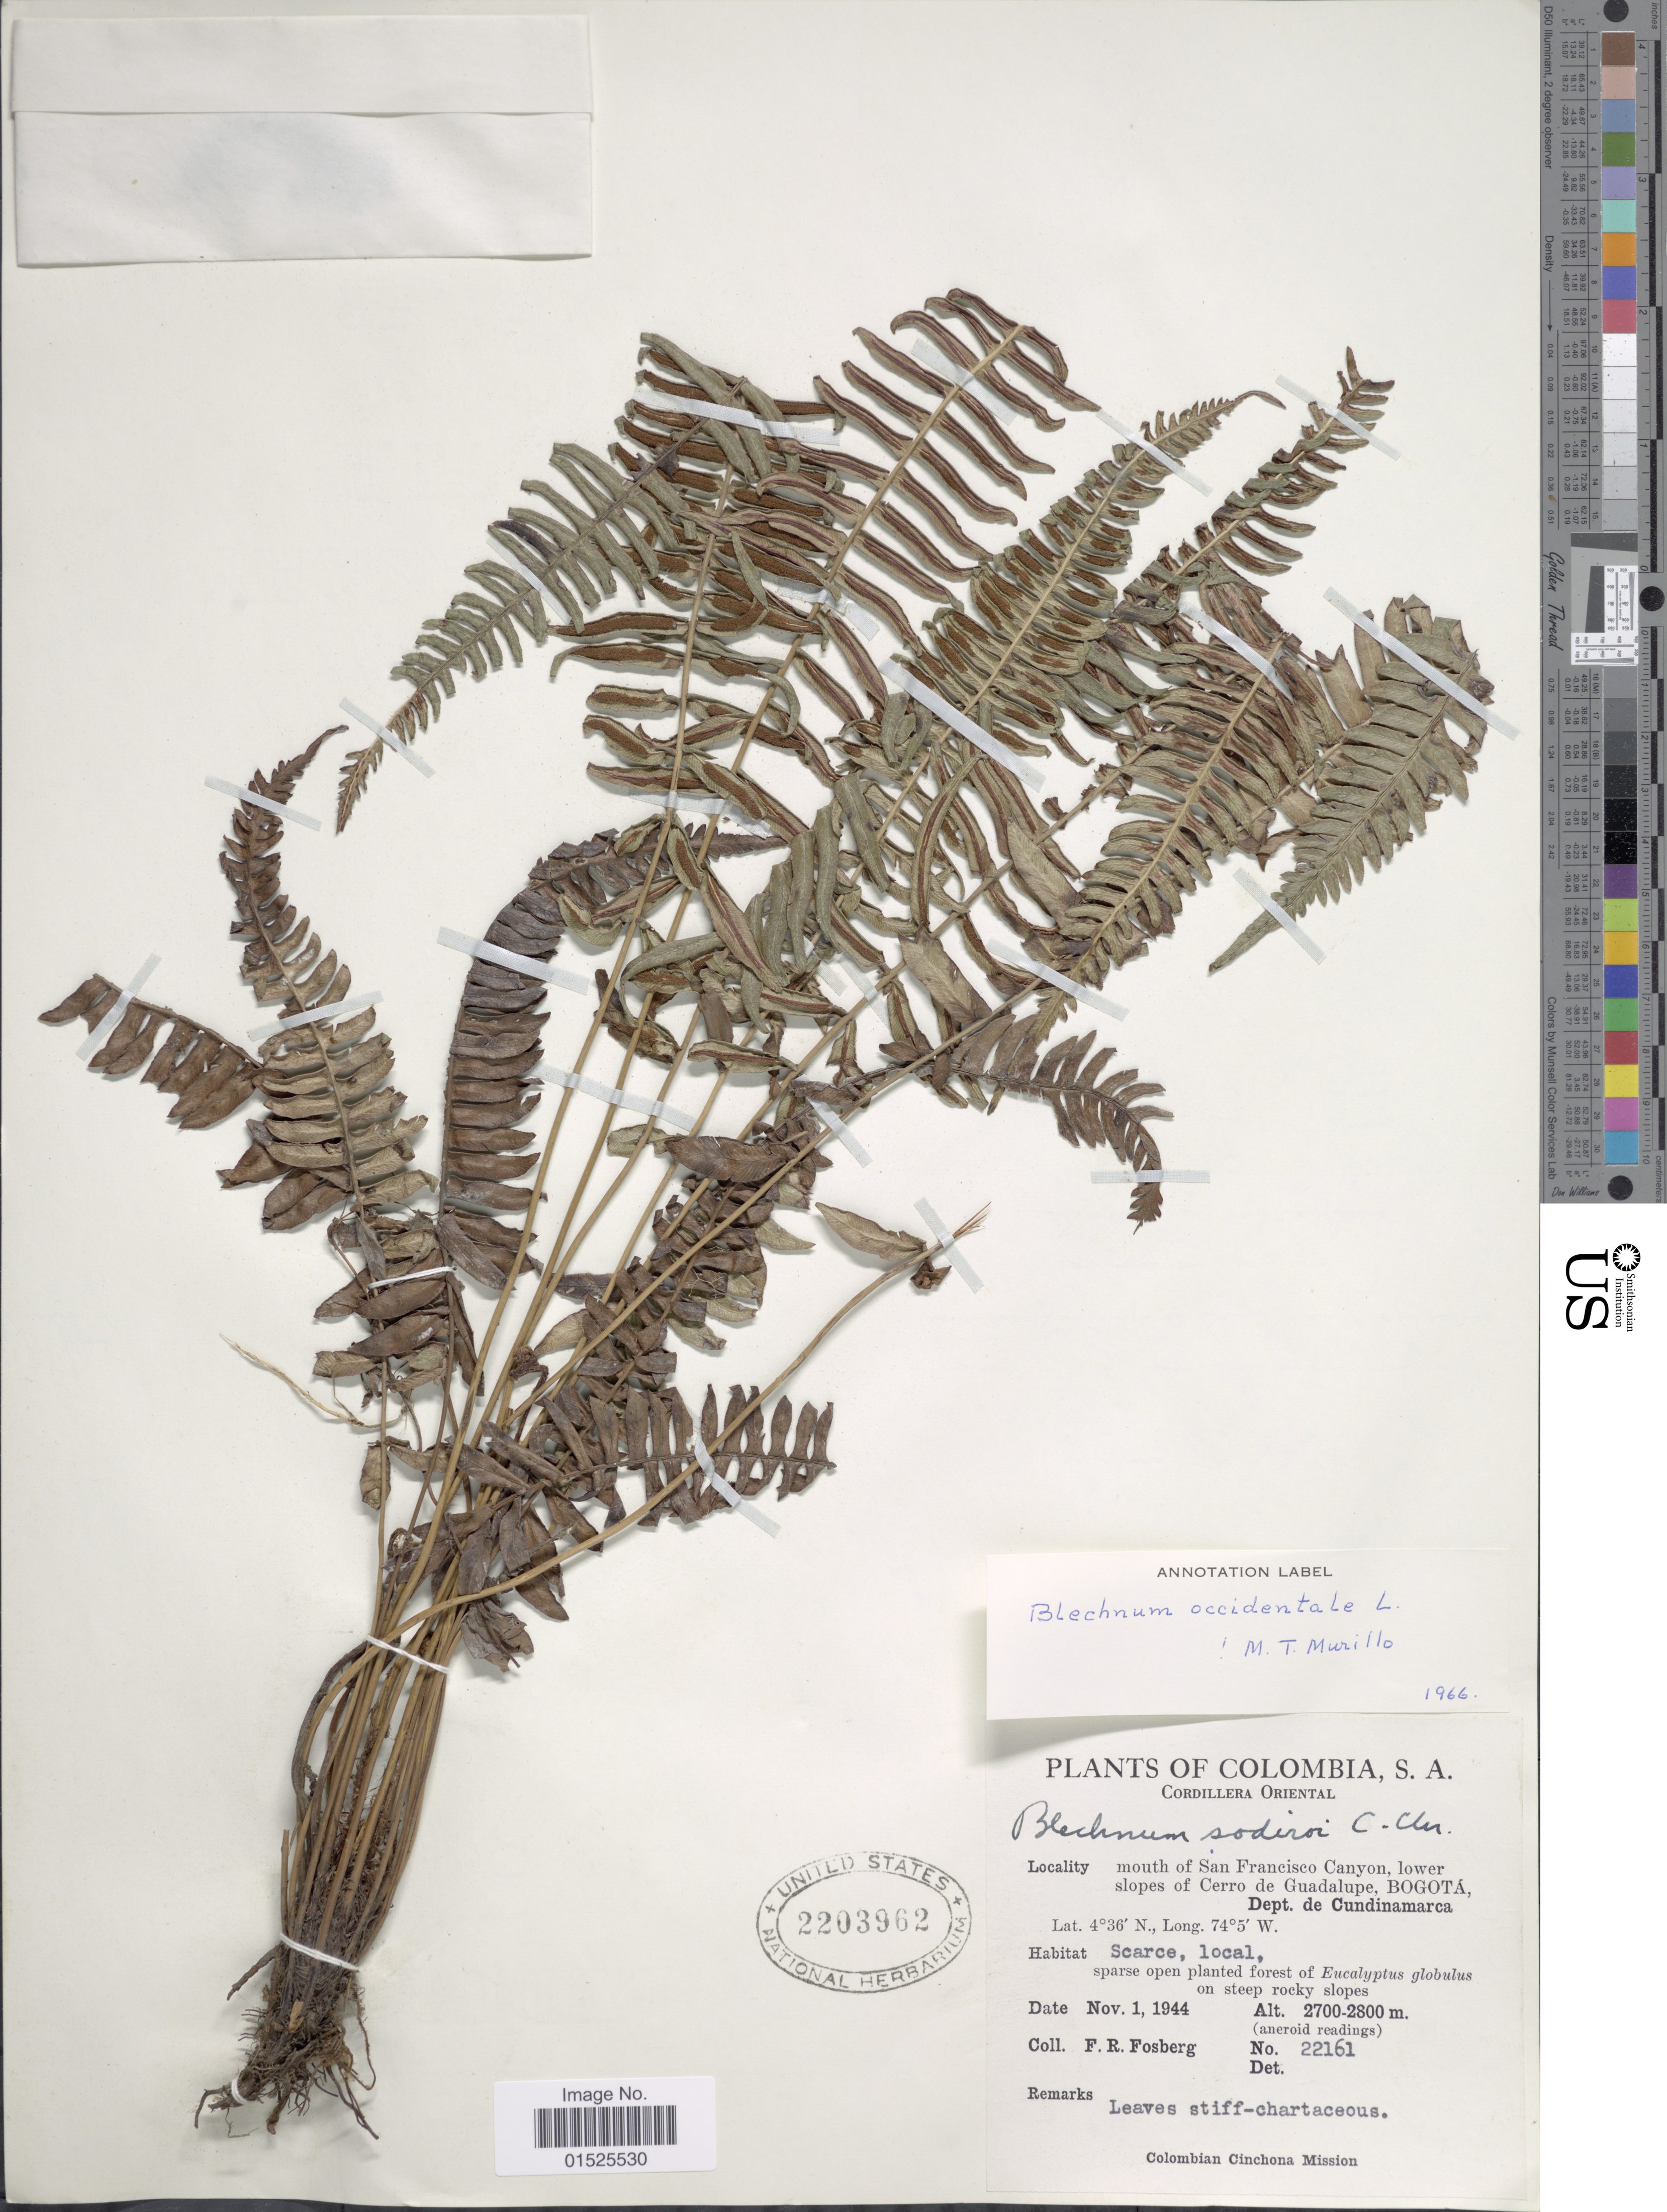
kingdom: Plantae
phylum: Tracheophyta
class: Polypodiopsida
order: Polypodiales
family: Blechnaceae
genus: Blechnum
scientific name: Blechnum camplyotis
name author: (Kunze) J. Sm.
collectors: F. R. Fosberg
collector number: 22161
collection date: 1944-11-01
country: Colombia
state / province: Cundinamarca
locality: S. A. Cordillera Oriental. Mouth of San Francisco Canyon, lower slopes of Cerro de Guadalupe, Bogotá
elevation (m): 2700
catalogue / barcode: US 2203962